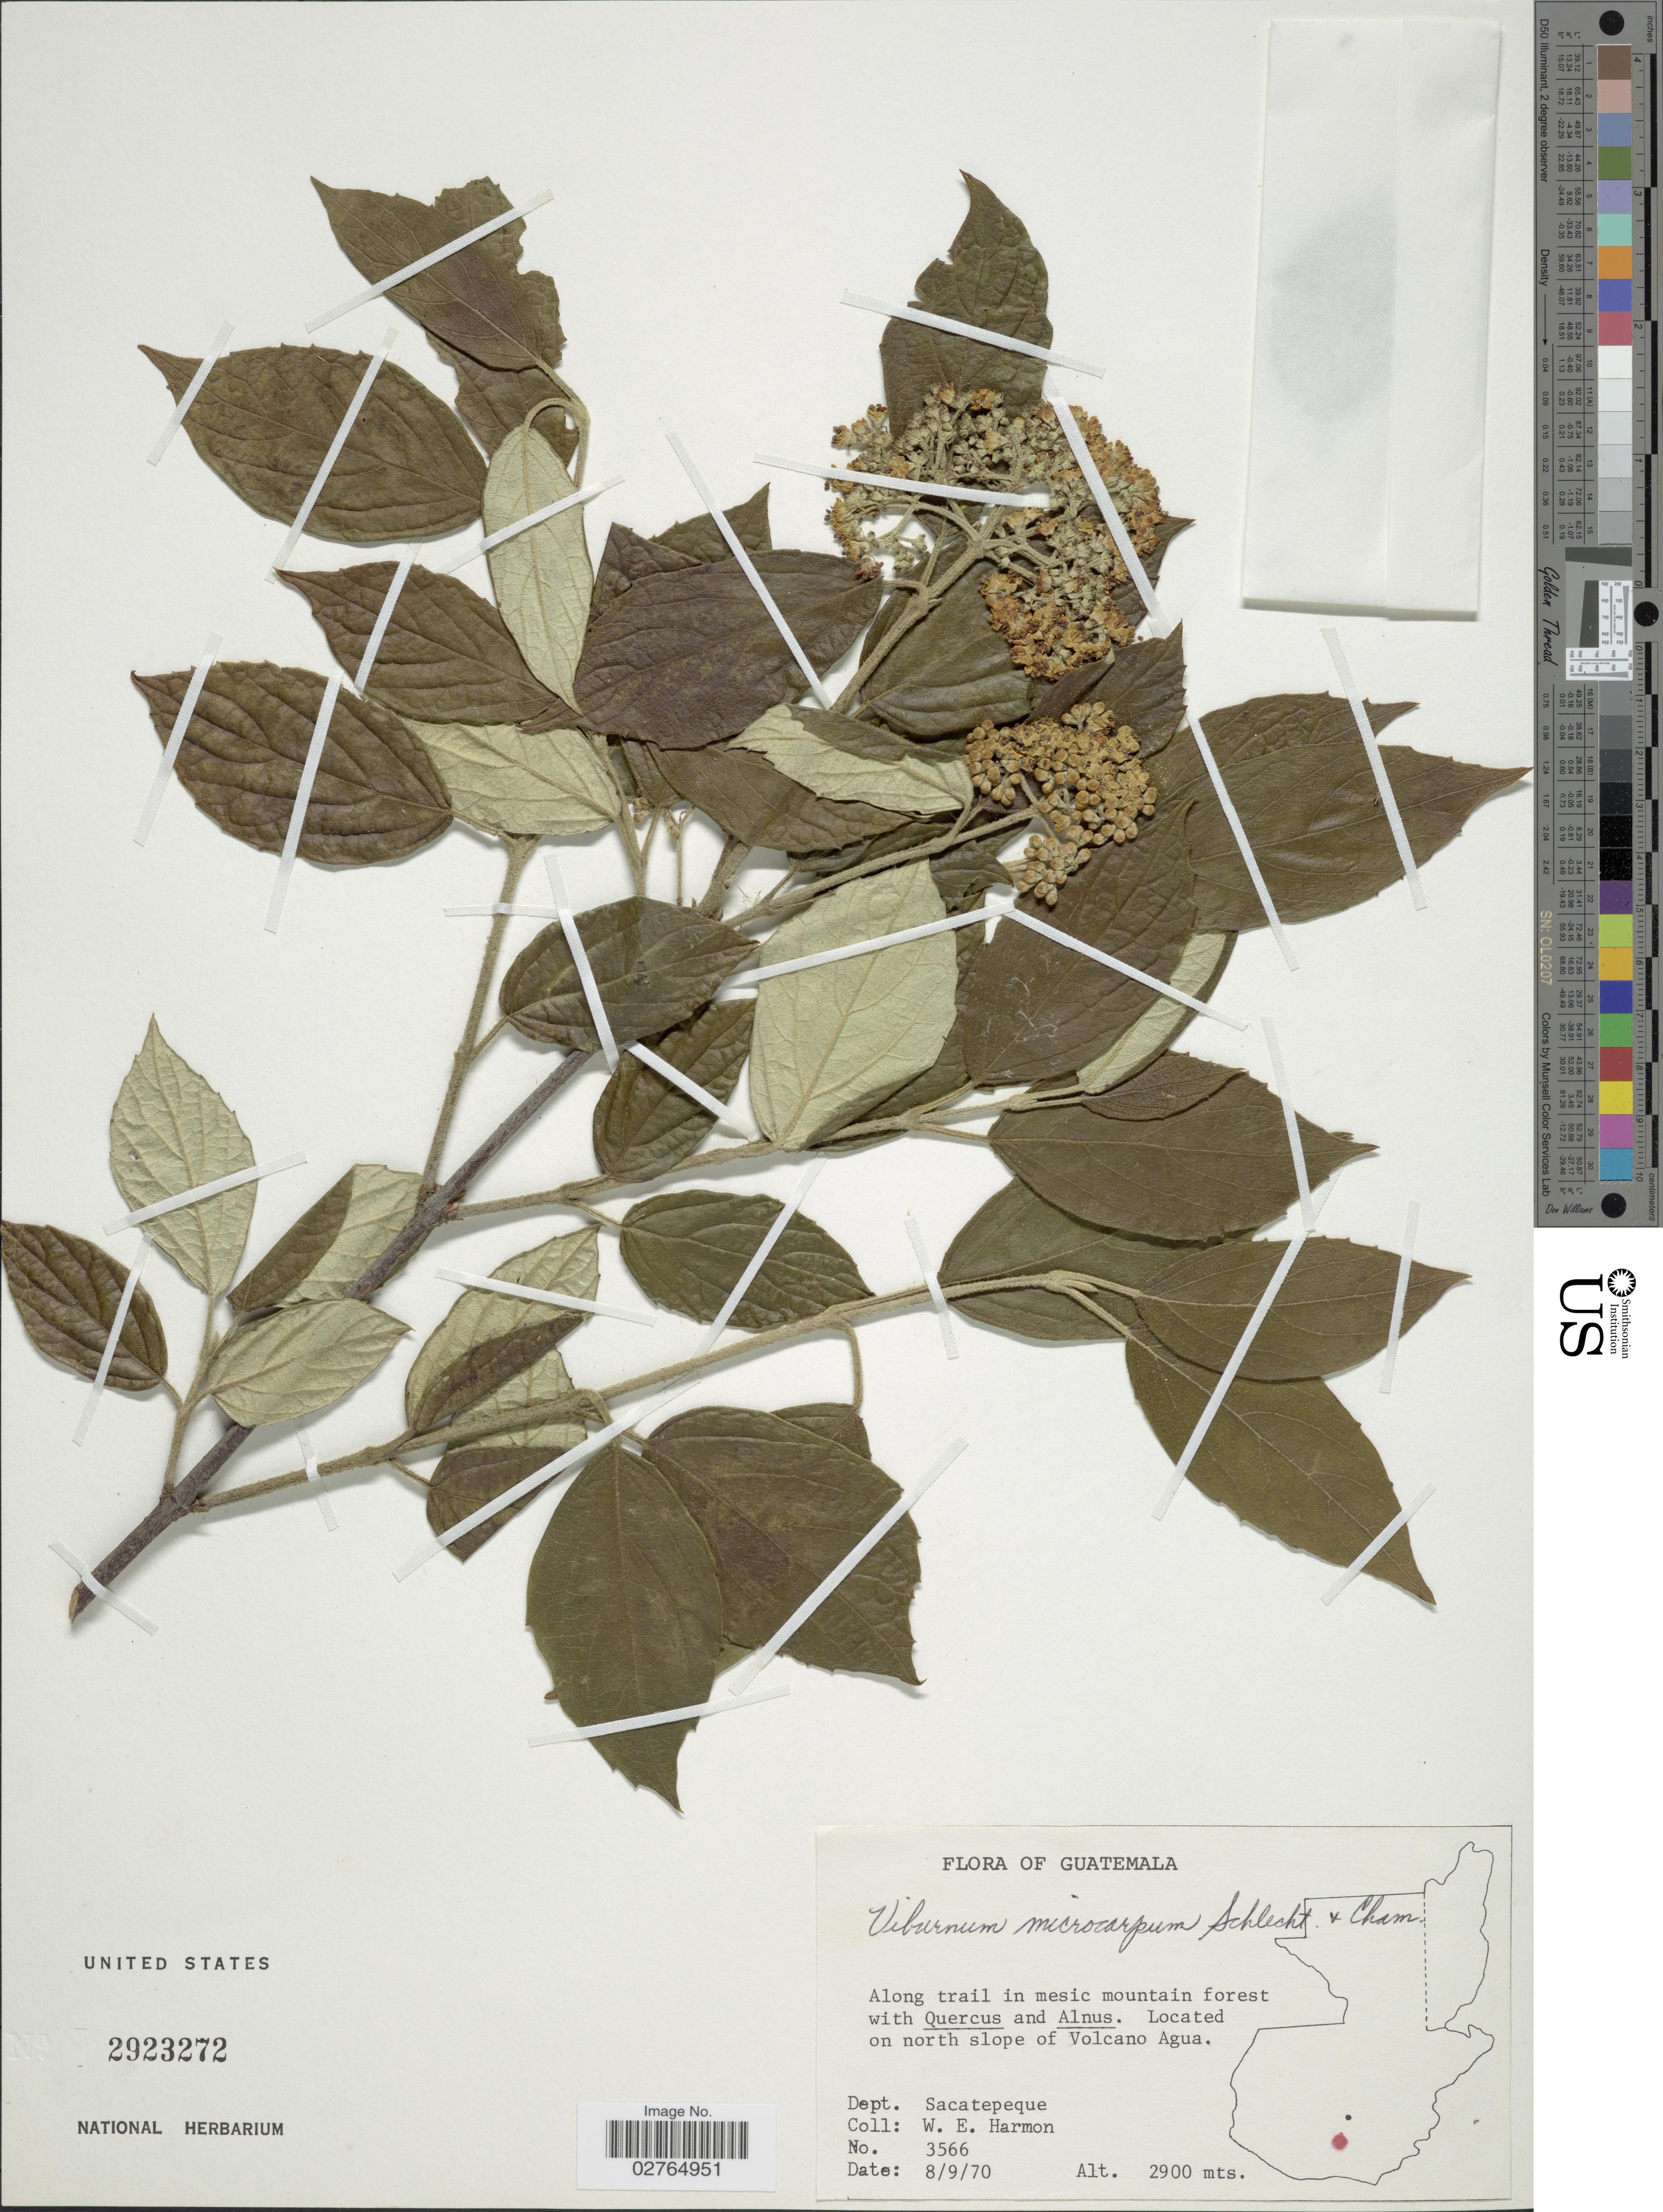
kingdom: Plantae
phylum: Tracheophyta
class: Magnoliopsida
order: Dipsacales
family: Viburnaceae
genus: Viburnum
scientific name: Viburnum microcarpum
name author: Schltdl. & Cham.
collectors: W. E. Harmon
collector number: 3566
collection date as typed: Transcribed d/m/y: 8/9/70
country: Guatemala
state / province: Sacatepéquez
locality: On north slope of Volcano Agua. Dept. Sacatepeque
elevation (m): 2900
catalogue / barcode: US 2923272